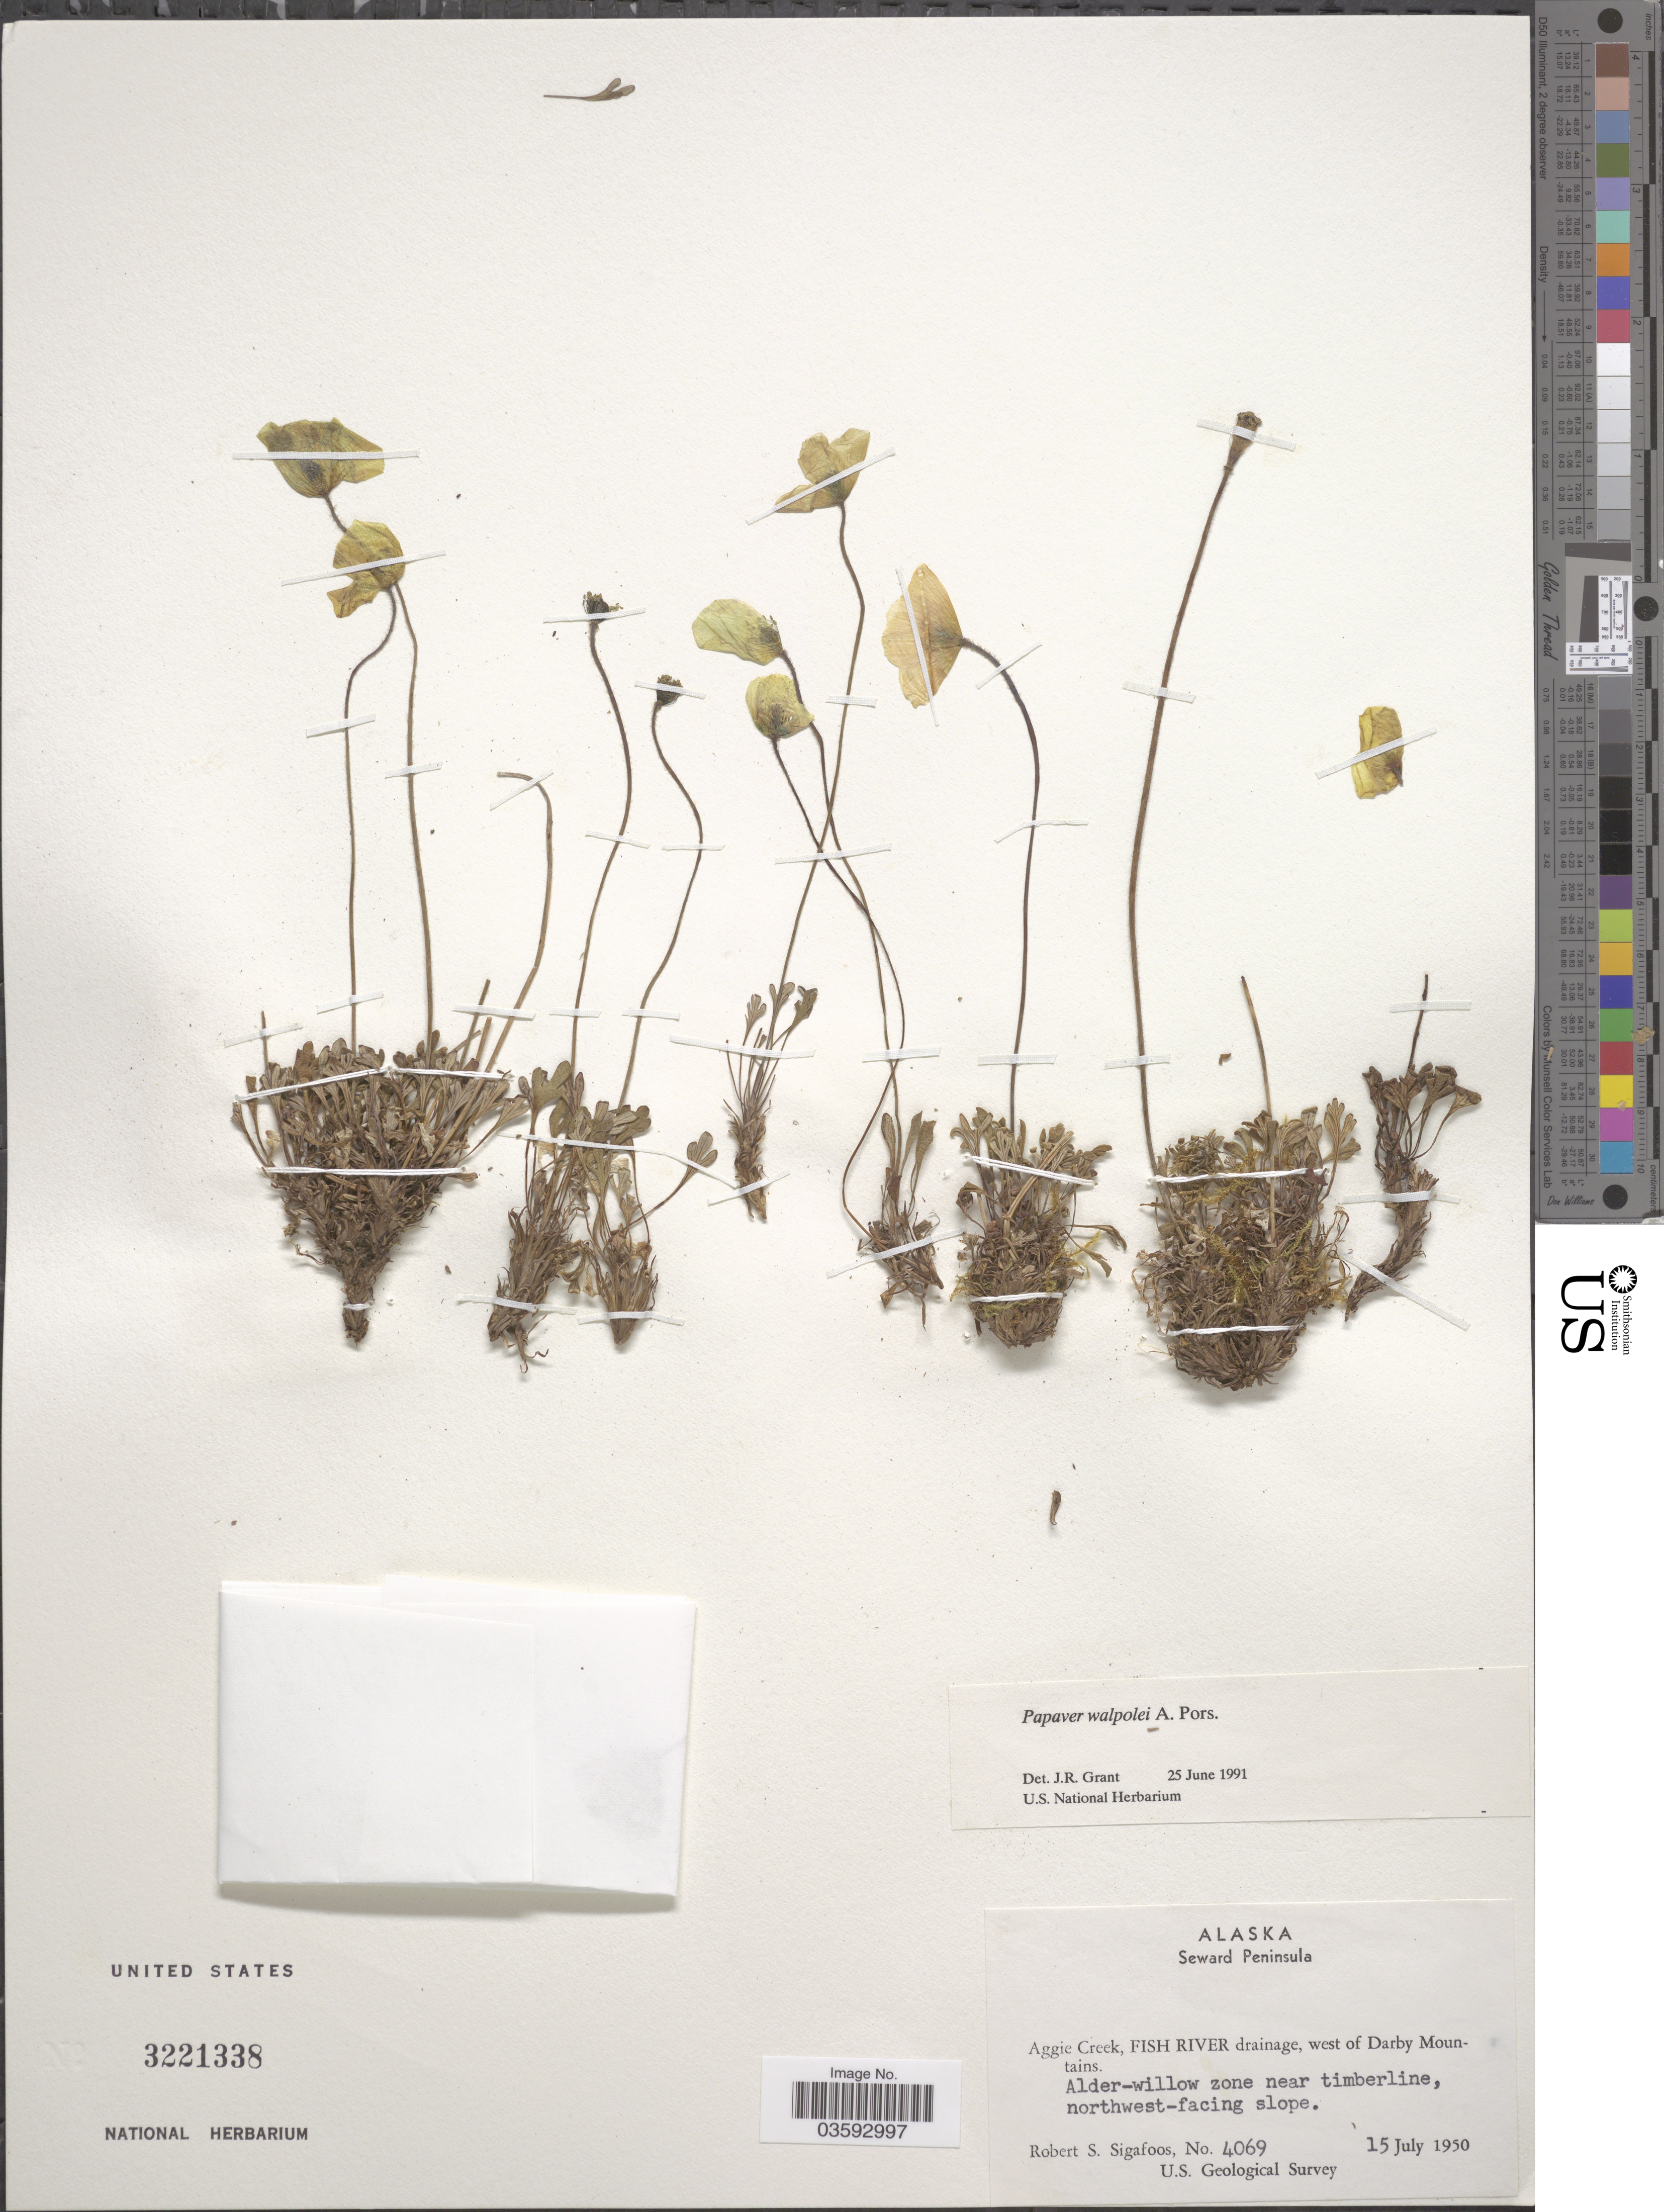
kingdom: Plantae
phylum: Tracheophyta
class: Magnoliopsida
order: Ranunculales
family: Papaveraceae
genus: Papaver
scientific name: Papaver walpolei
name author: A.E. Porsild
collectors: R. Sigafoos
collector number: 4069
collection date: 1950-07-15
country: United States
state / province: Alaska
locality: Seward Peninsula. Aggie Creek, Fish River drainage, west of Darby Mountains.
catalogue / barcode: US 3221338